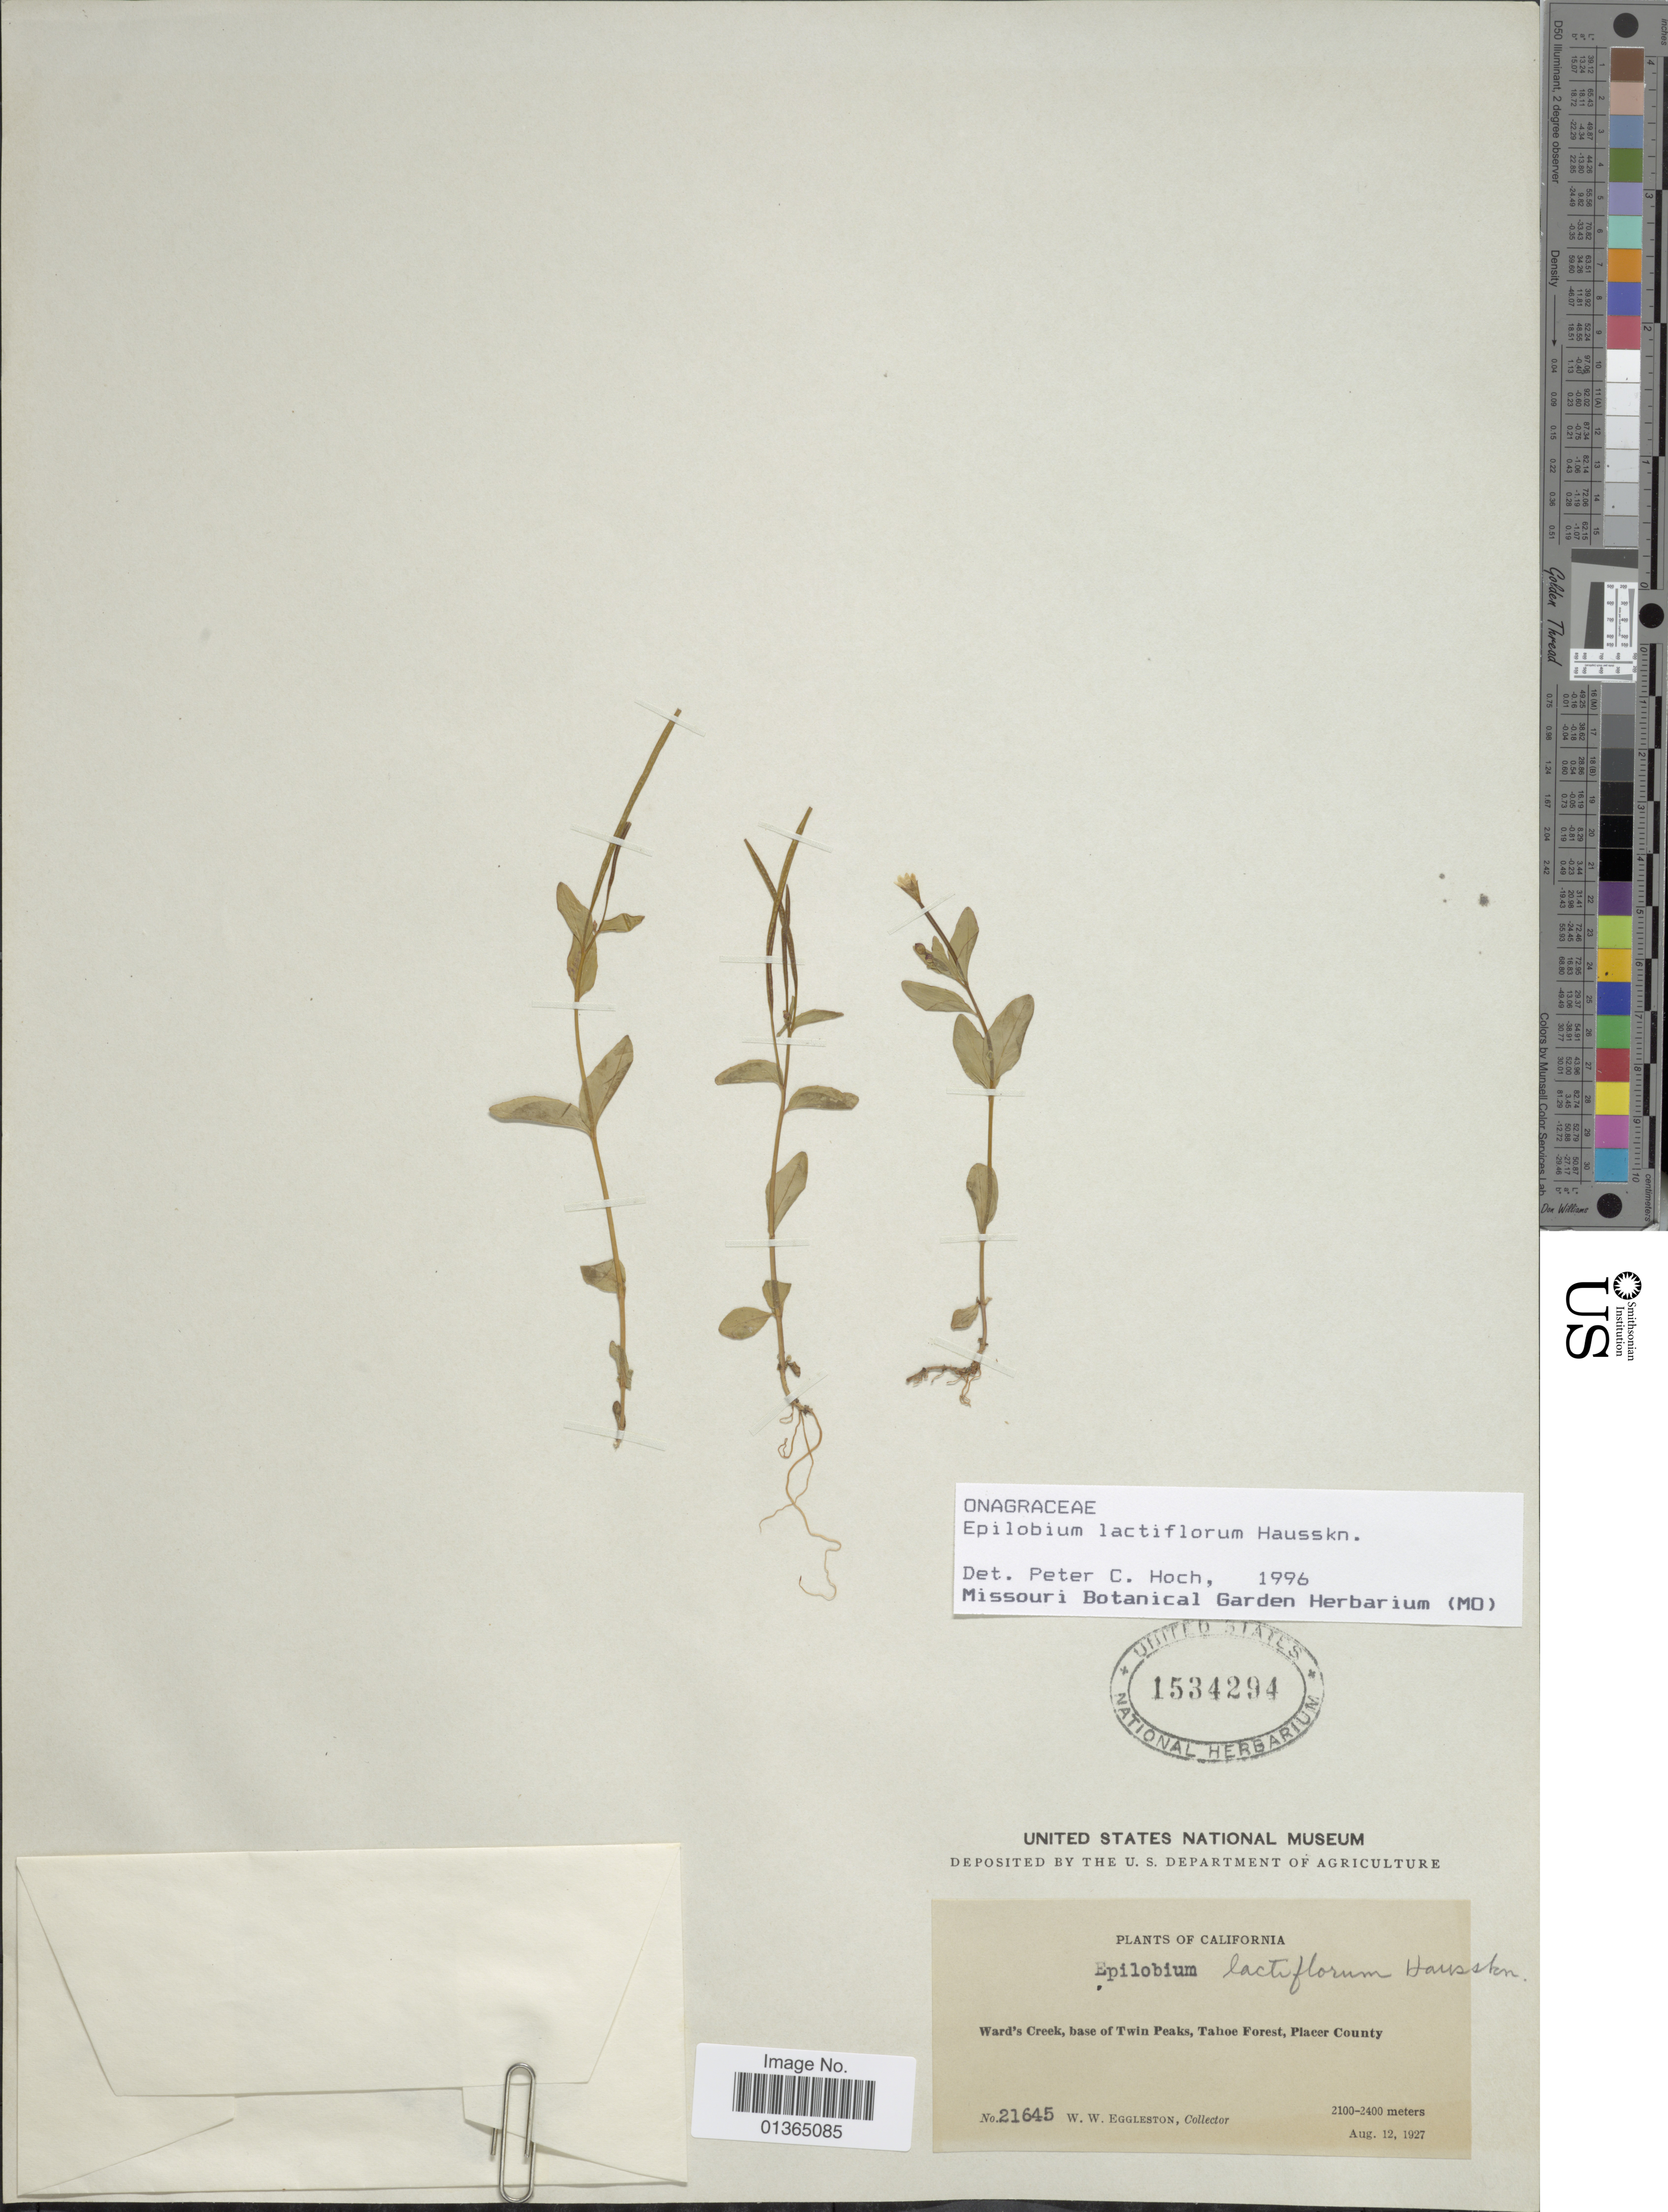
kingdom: Plantae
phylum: Tracheophyta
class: Magnoliopsida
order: Myrtales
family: Onagraceae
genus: Epilobium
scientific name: Epilobium lactiflorum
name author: Hausskn.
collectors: W. W. Eggleston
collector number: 21645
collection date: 1927-08-12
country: United States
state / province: California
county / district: Placer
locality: Ward's Creek, base of Twin Peaks, Tahoe Forest, Placer County.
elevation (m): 2100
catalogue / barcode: US 1534294